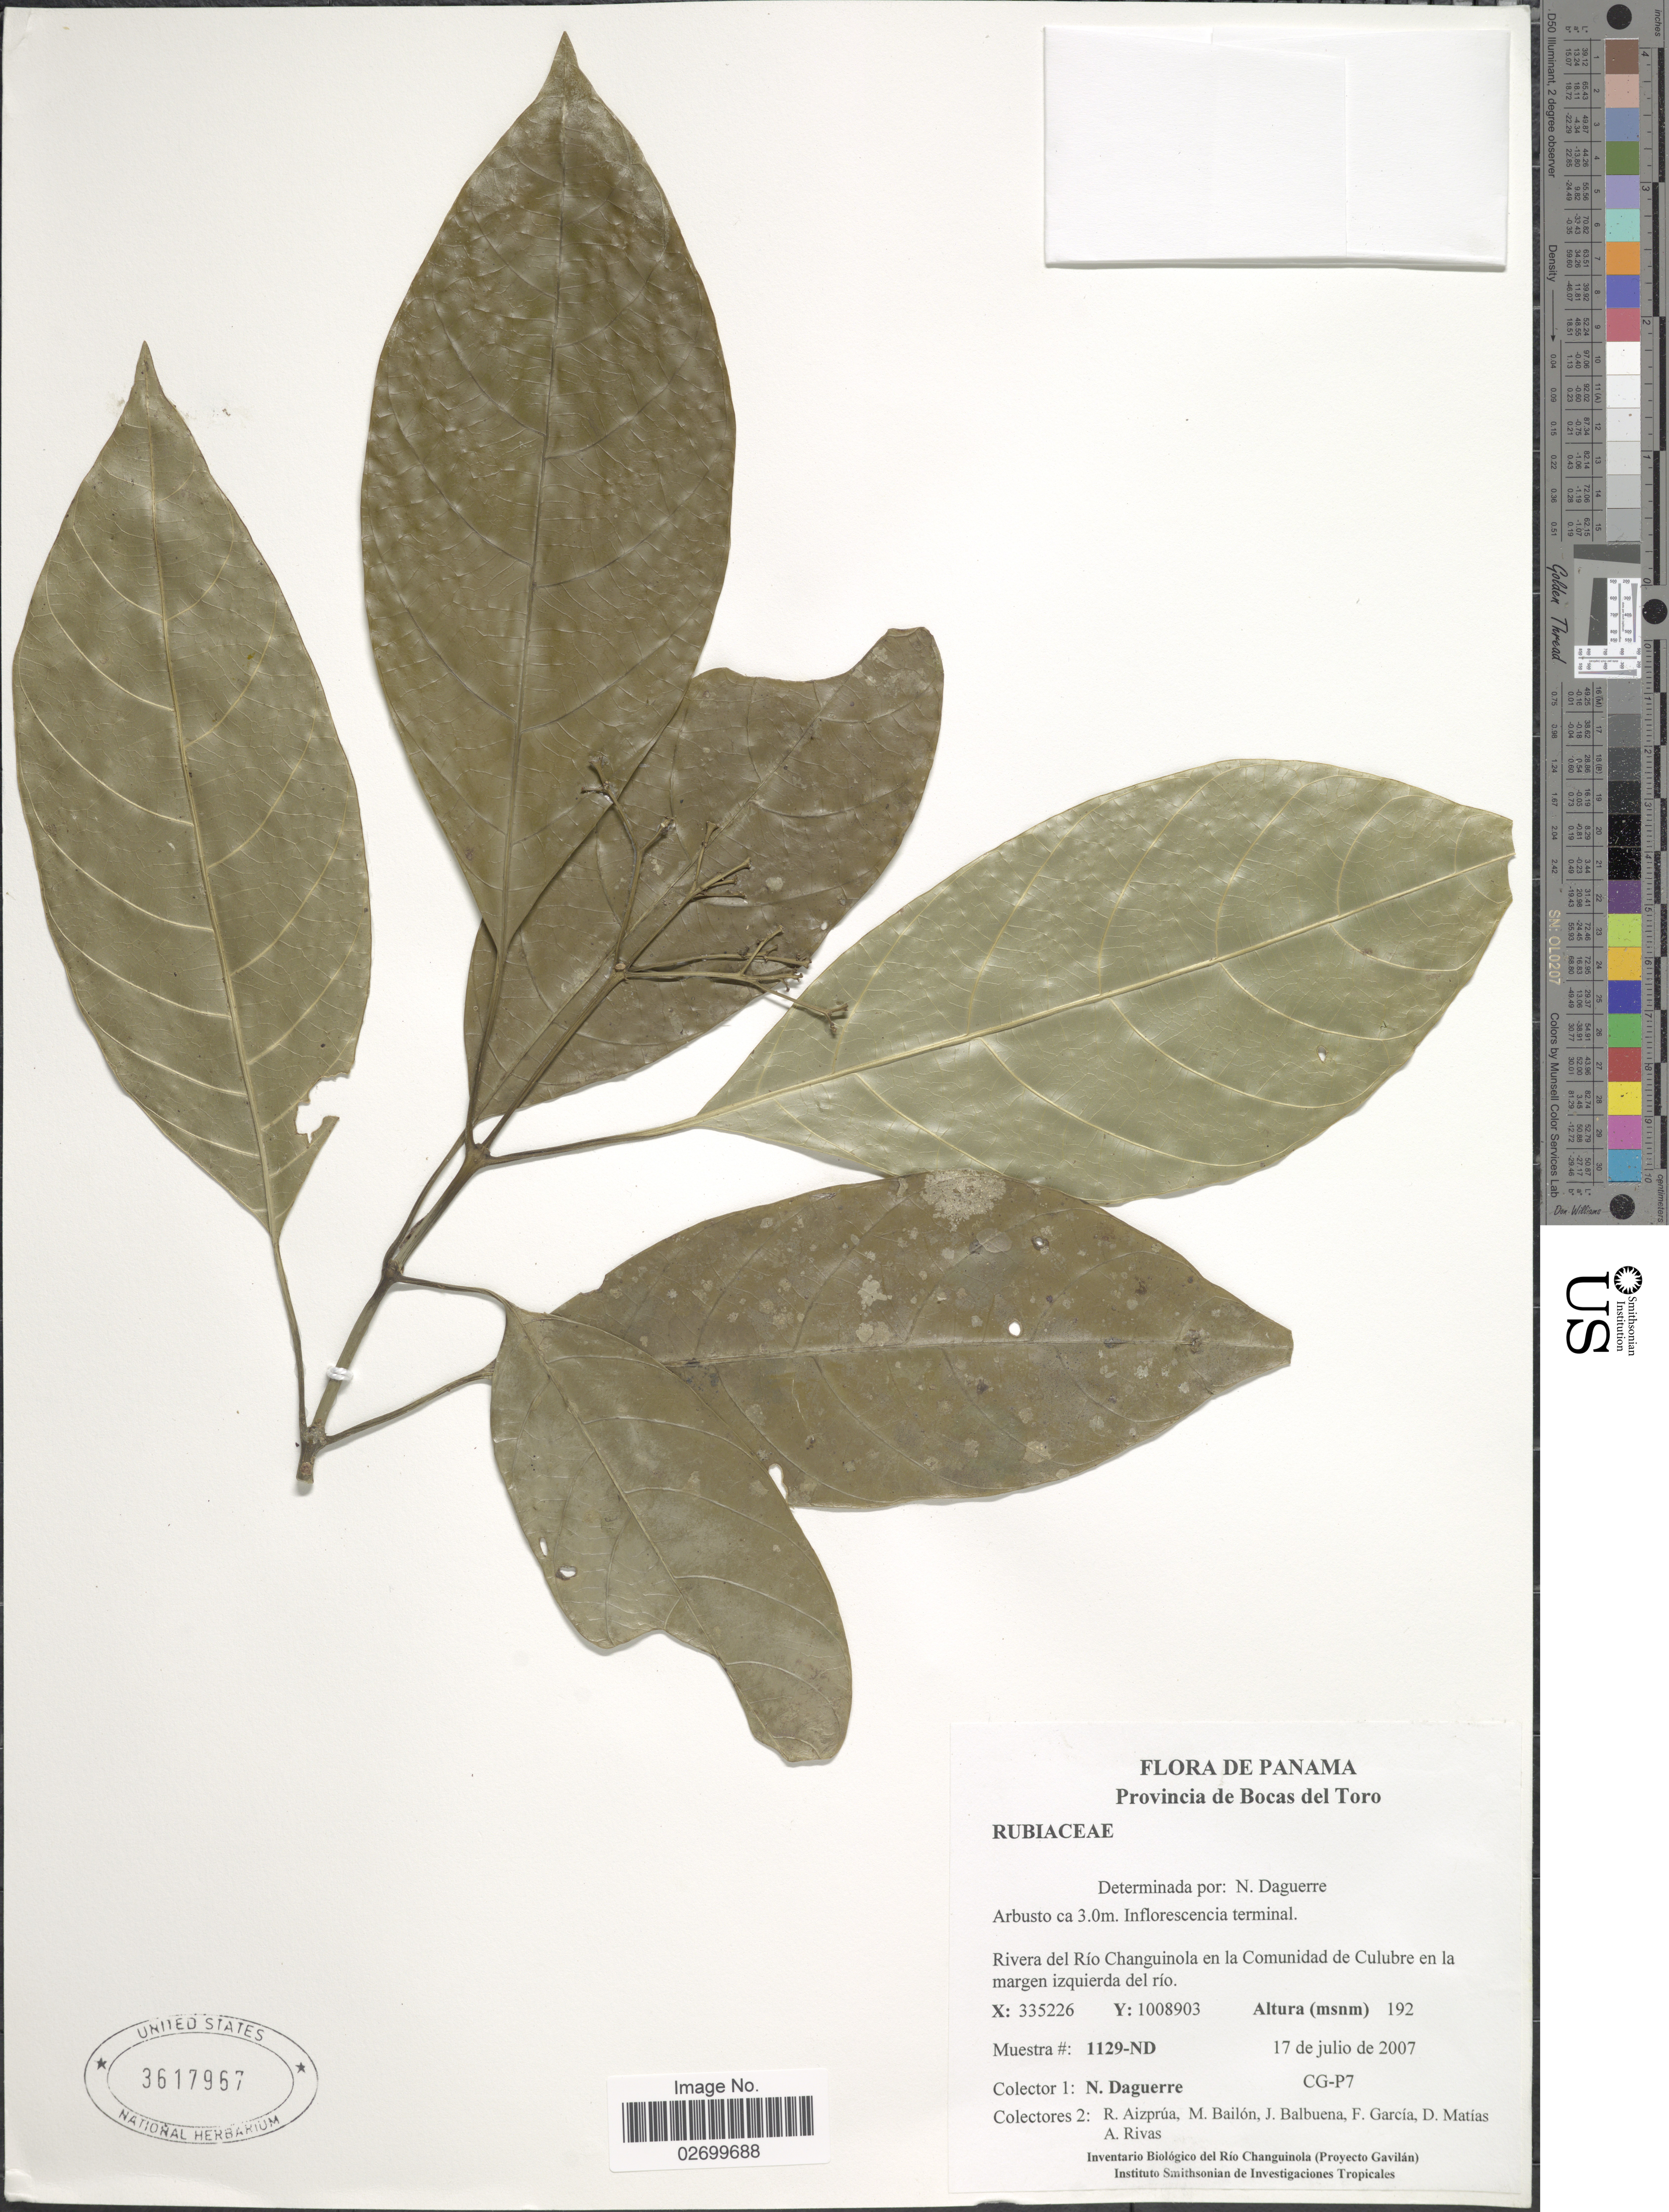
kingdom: Plantae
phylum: Tracheophyta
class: Magnoliopsida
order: Gentianales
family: Rubiaceae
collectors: N. Daguerre, R. Aizprúa, M. Bailón, J. Balbuena & et al.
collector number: CG-P7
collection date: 2007-07-17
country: Panama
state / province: Bocas del Toro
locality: Rivera del Río Changuinola en al Comunidad de Culubre en al margen izquierda del río.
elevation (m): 192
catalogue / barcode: US 3617967